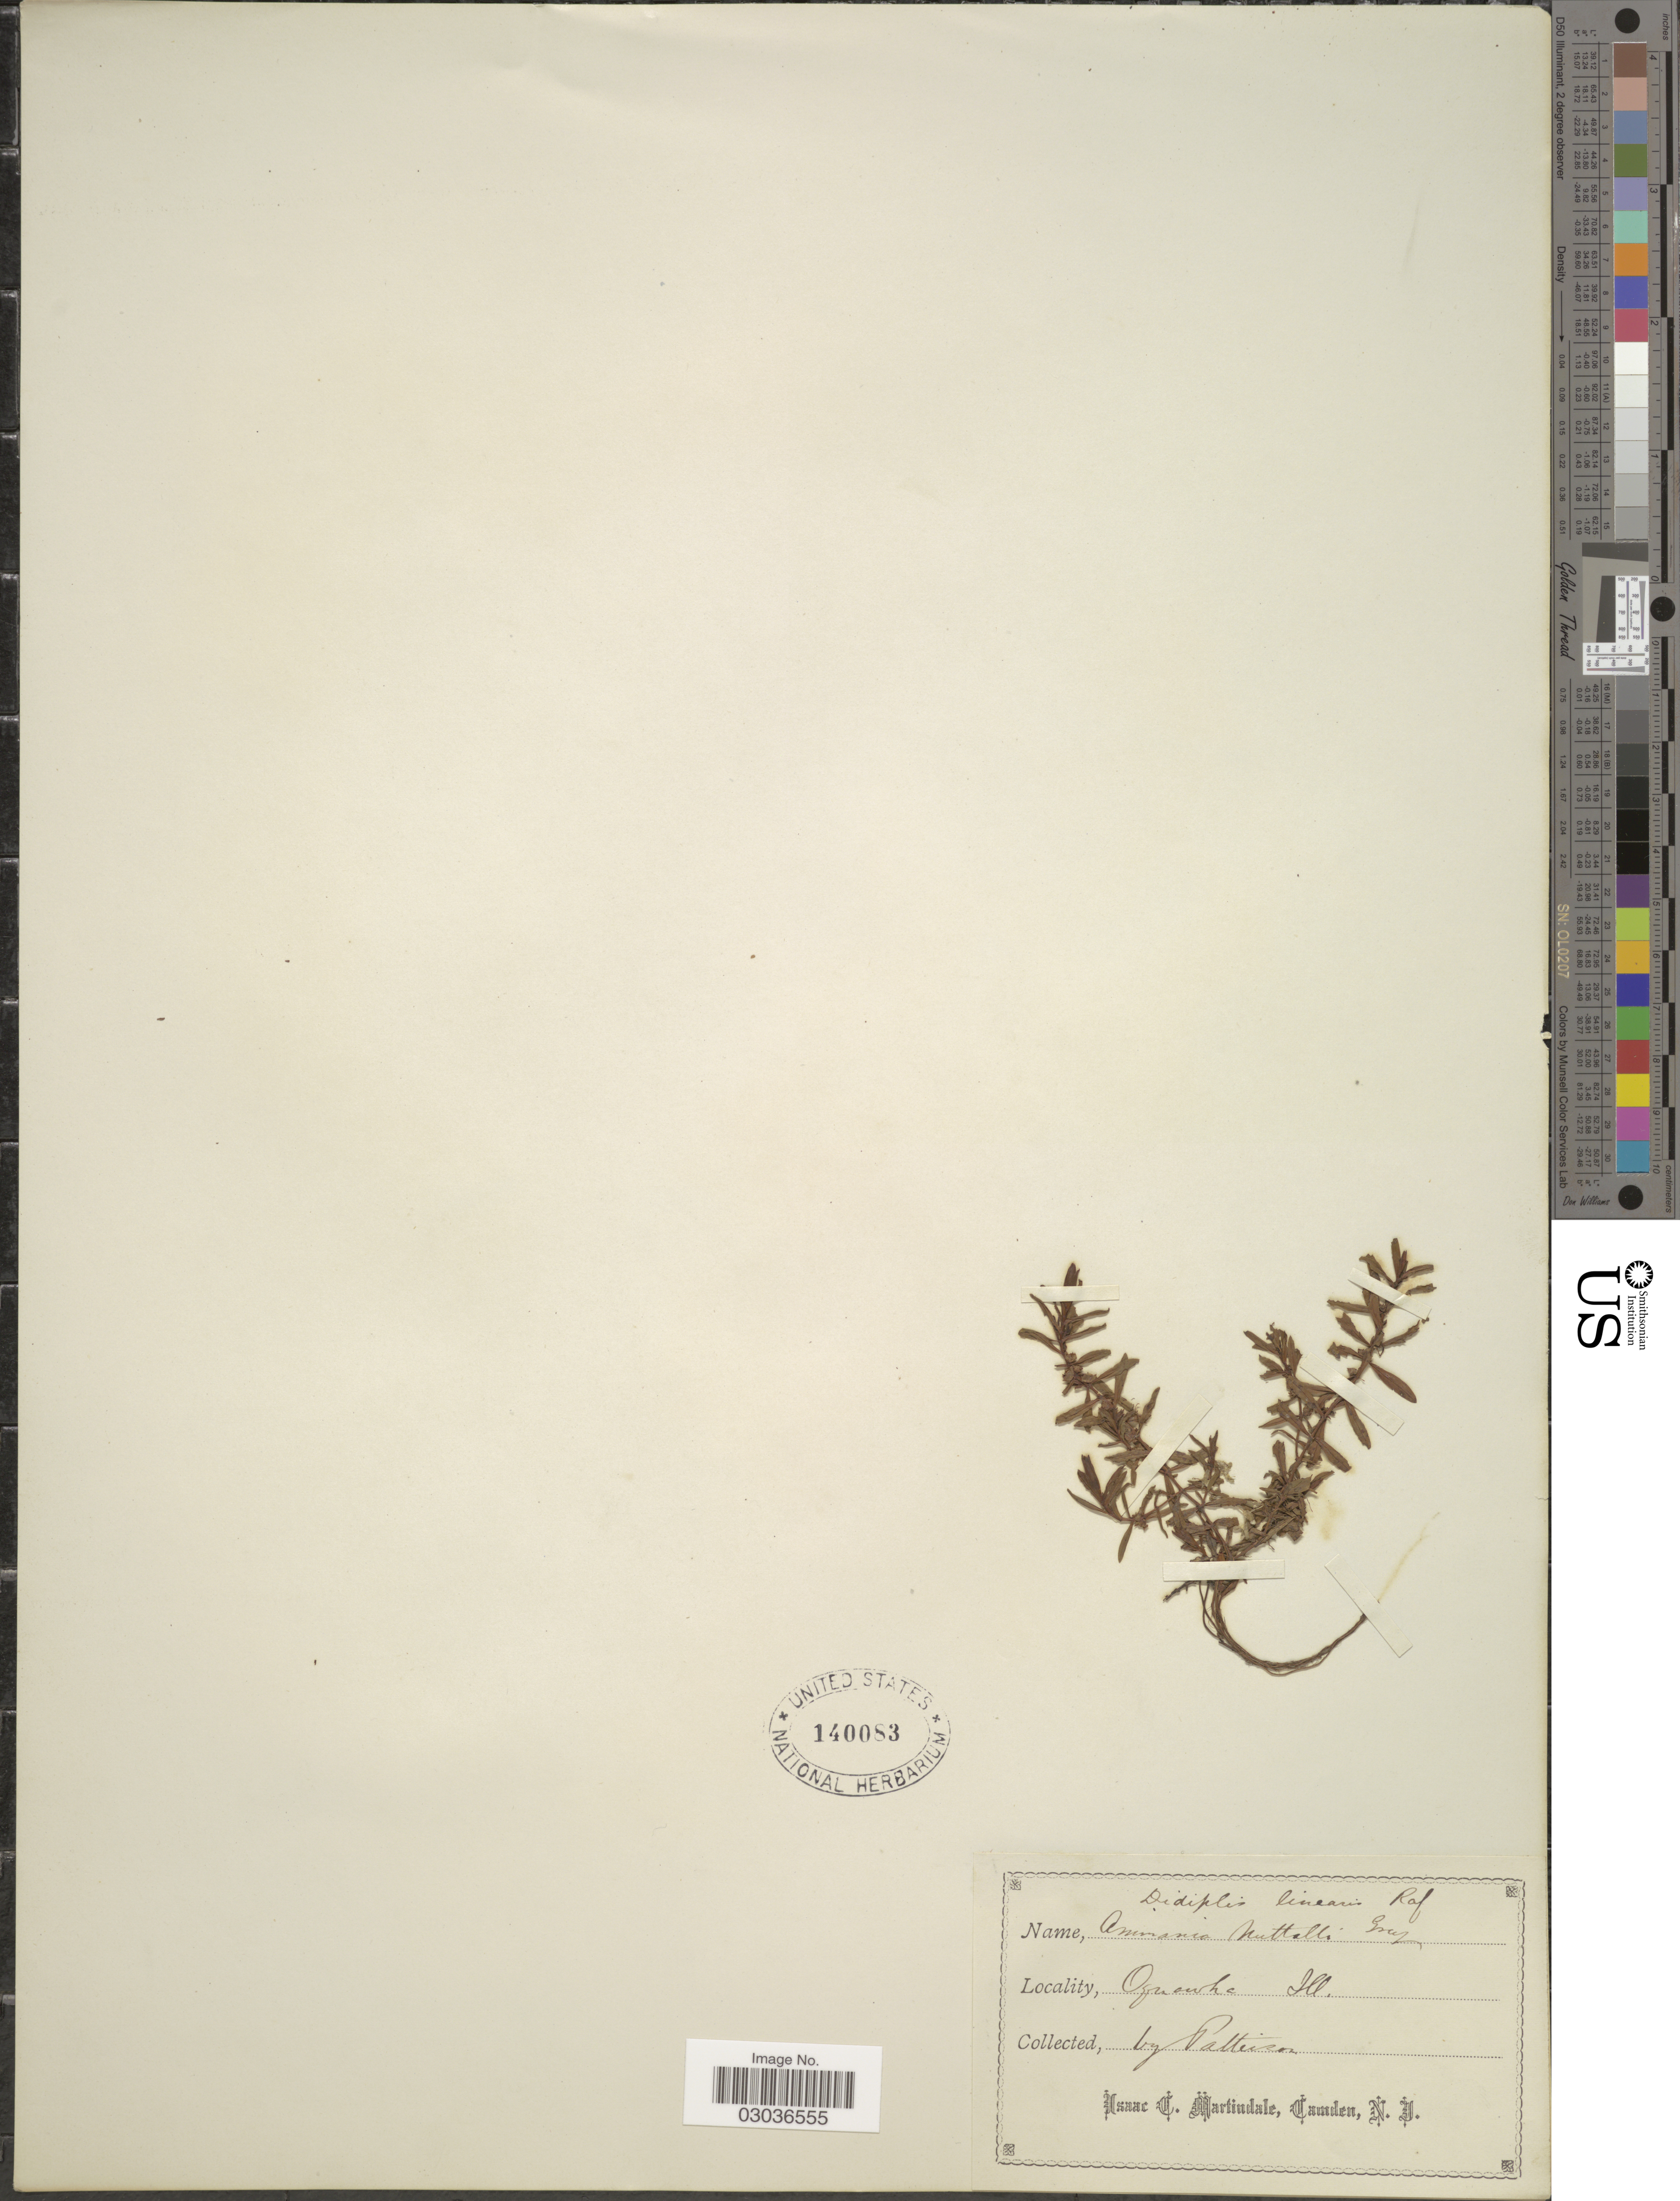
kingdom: Plantae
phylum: Tracheophyta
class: Magnoliopsida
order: Myrtales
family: Lythraceae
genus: Didiplis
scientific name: Didiplis diandra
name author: (Nutt. ex DC.) Alph. Wood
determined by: Strong, Mark T., (BOT), Smithsonian Institution - National Museum of Natural History (UNITED STATES)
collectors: -. Patterson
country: United States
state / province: Illinois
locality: Oquawka. Ill.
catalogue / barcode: US 140083